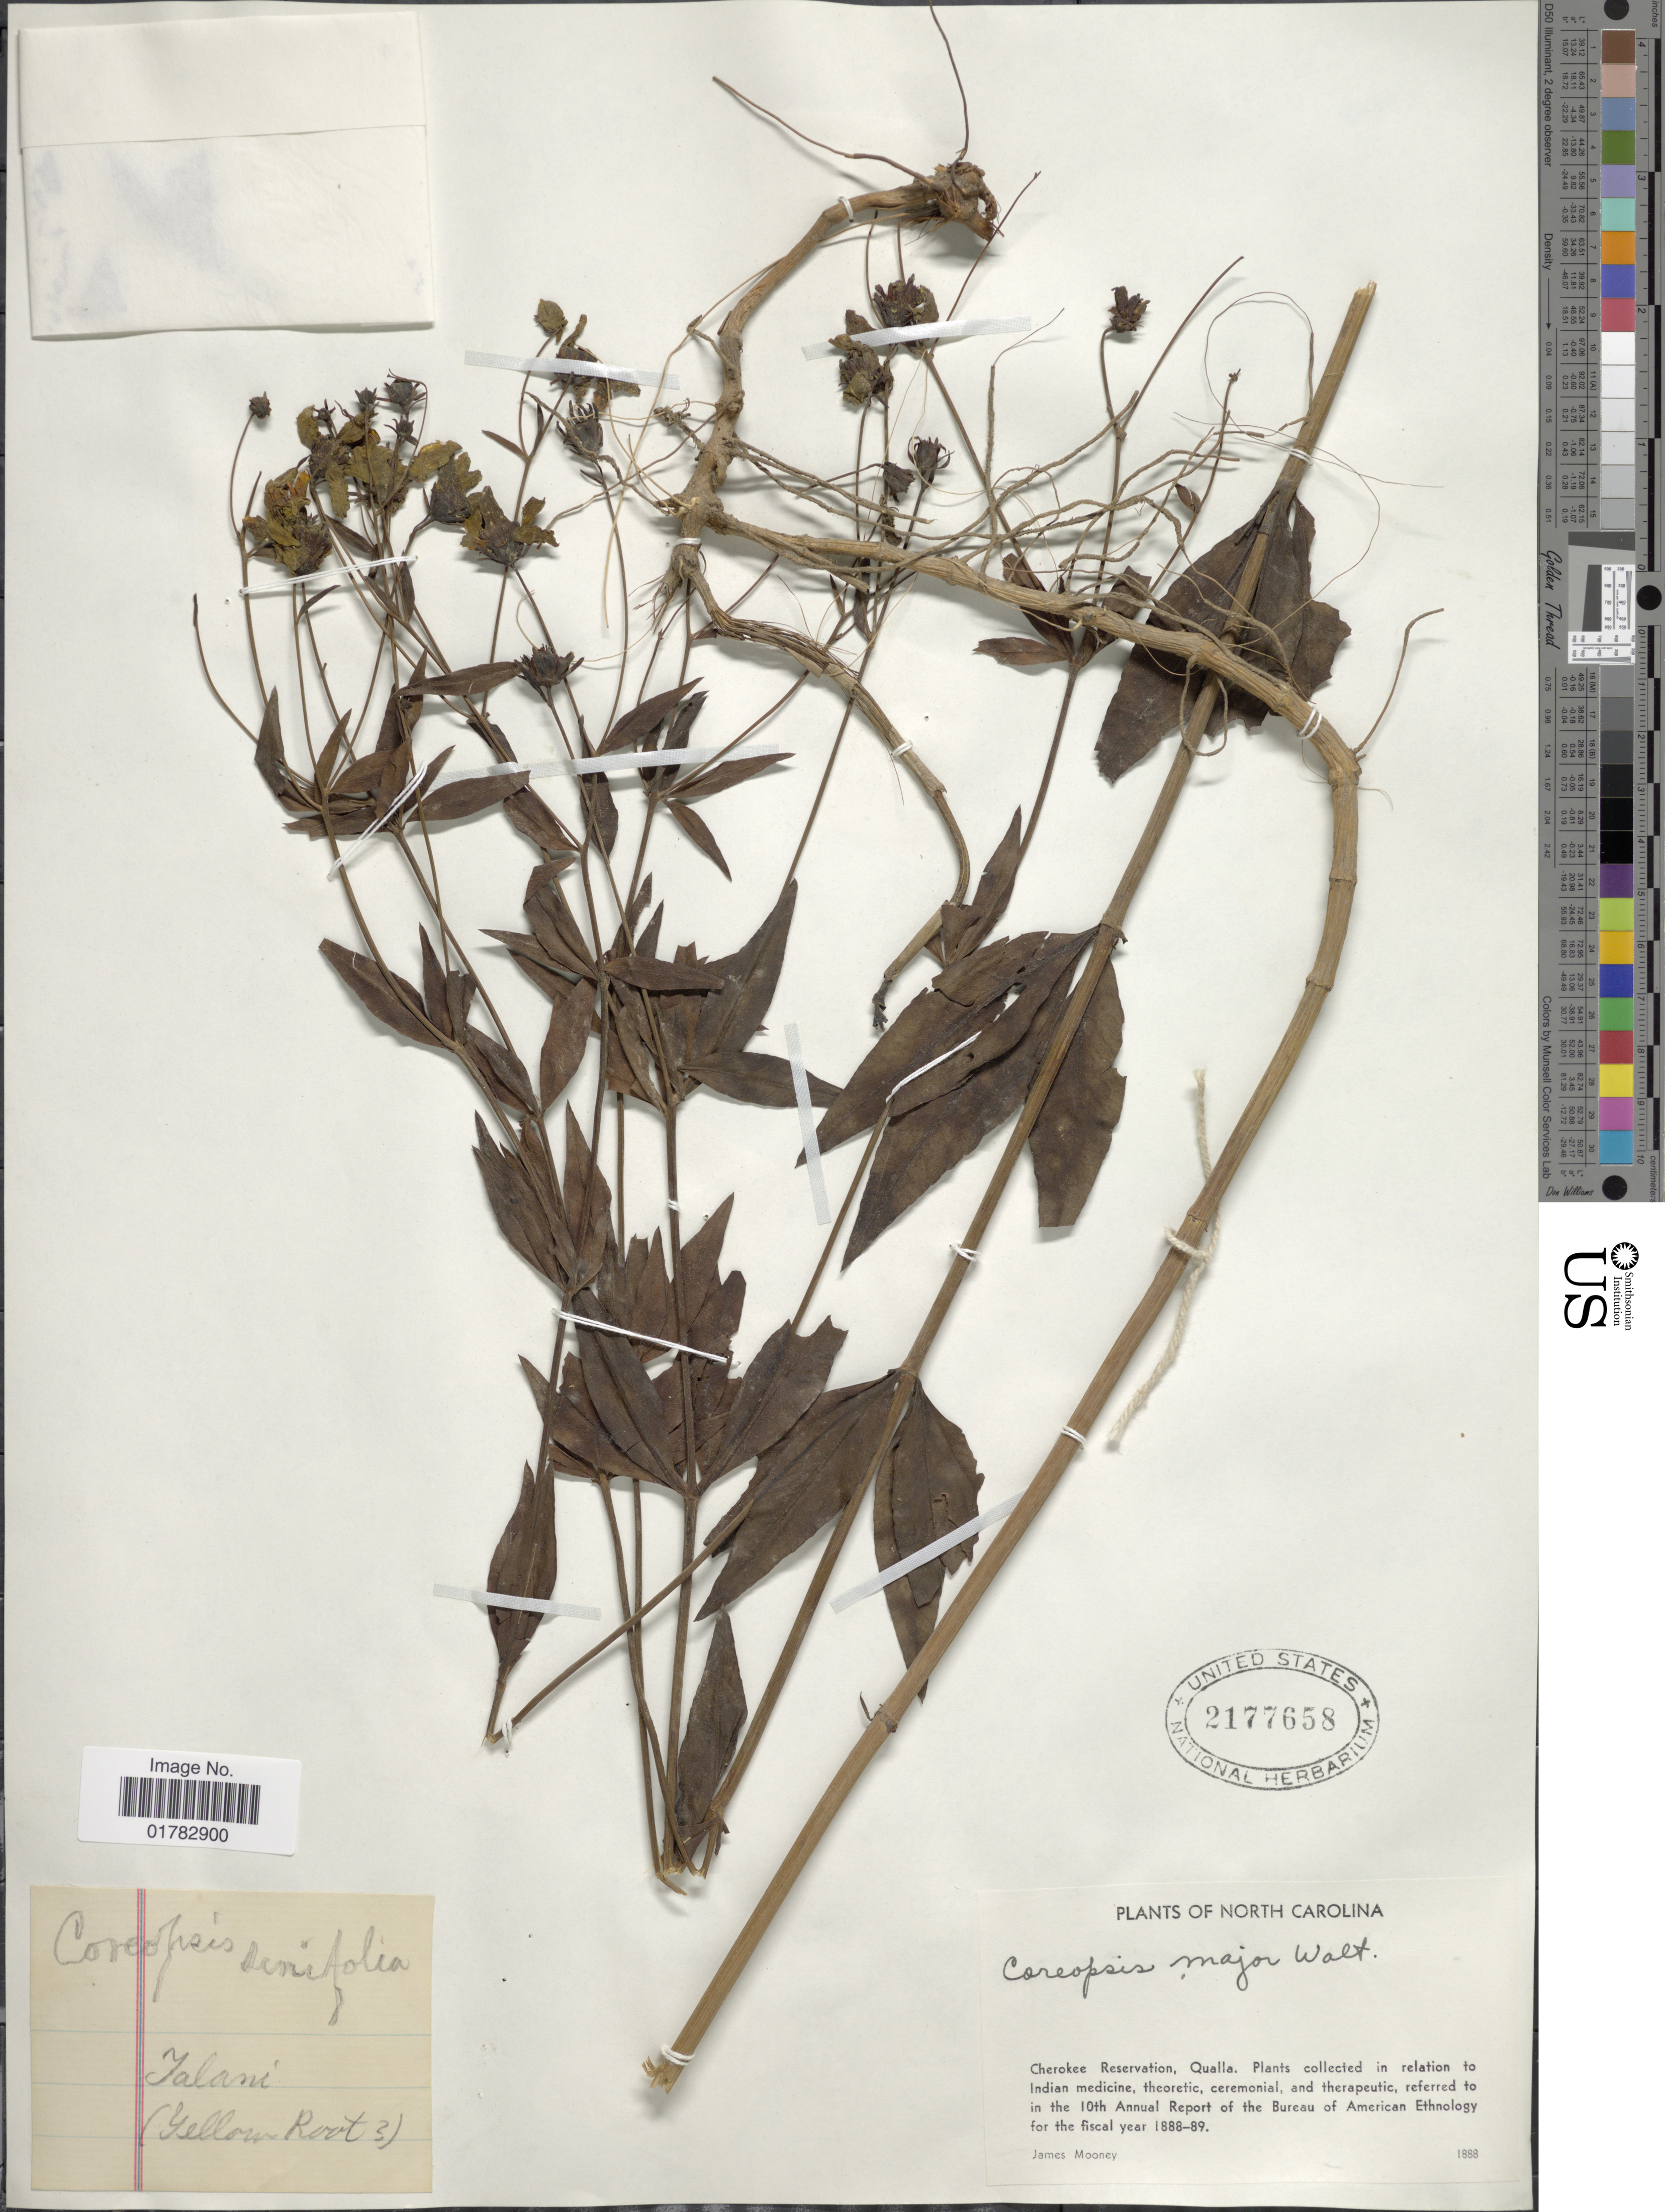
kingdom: Plantae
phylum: Tracheophyta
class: Magnoliopsida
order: Asterales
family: Asteraceae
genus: Coreopsis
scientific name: Coreopsis major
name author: Walter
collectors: J. Mooney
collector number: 1888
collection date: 1888/1889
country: United States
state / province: North Carolina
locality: Cherokee Reservation, Qualla, Talani (Yellow Root 3)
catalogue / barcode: US 2177658